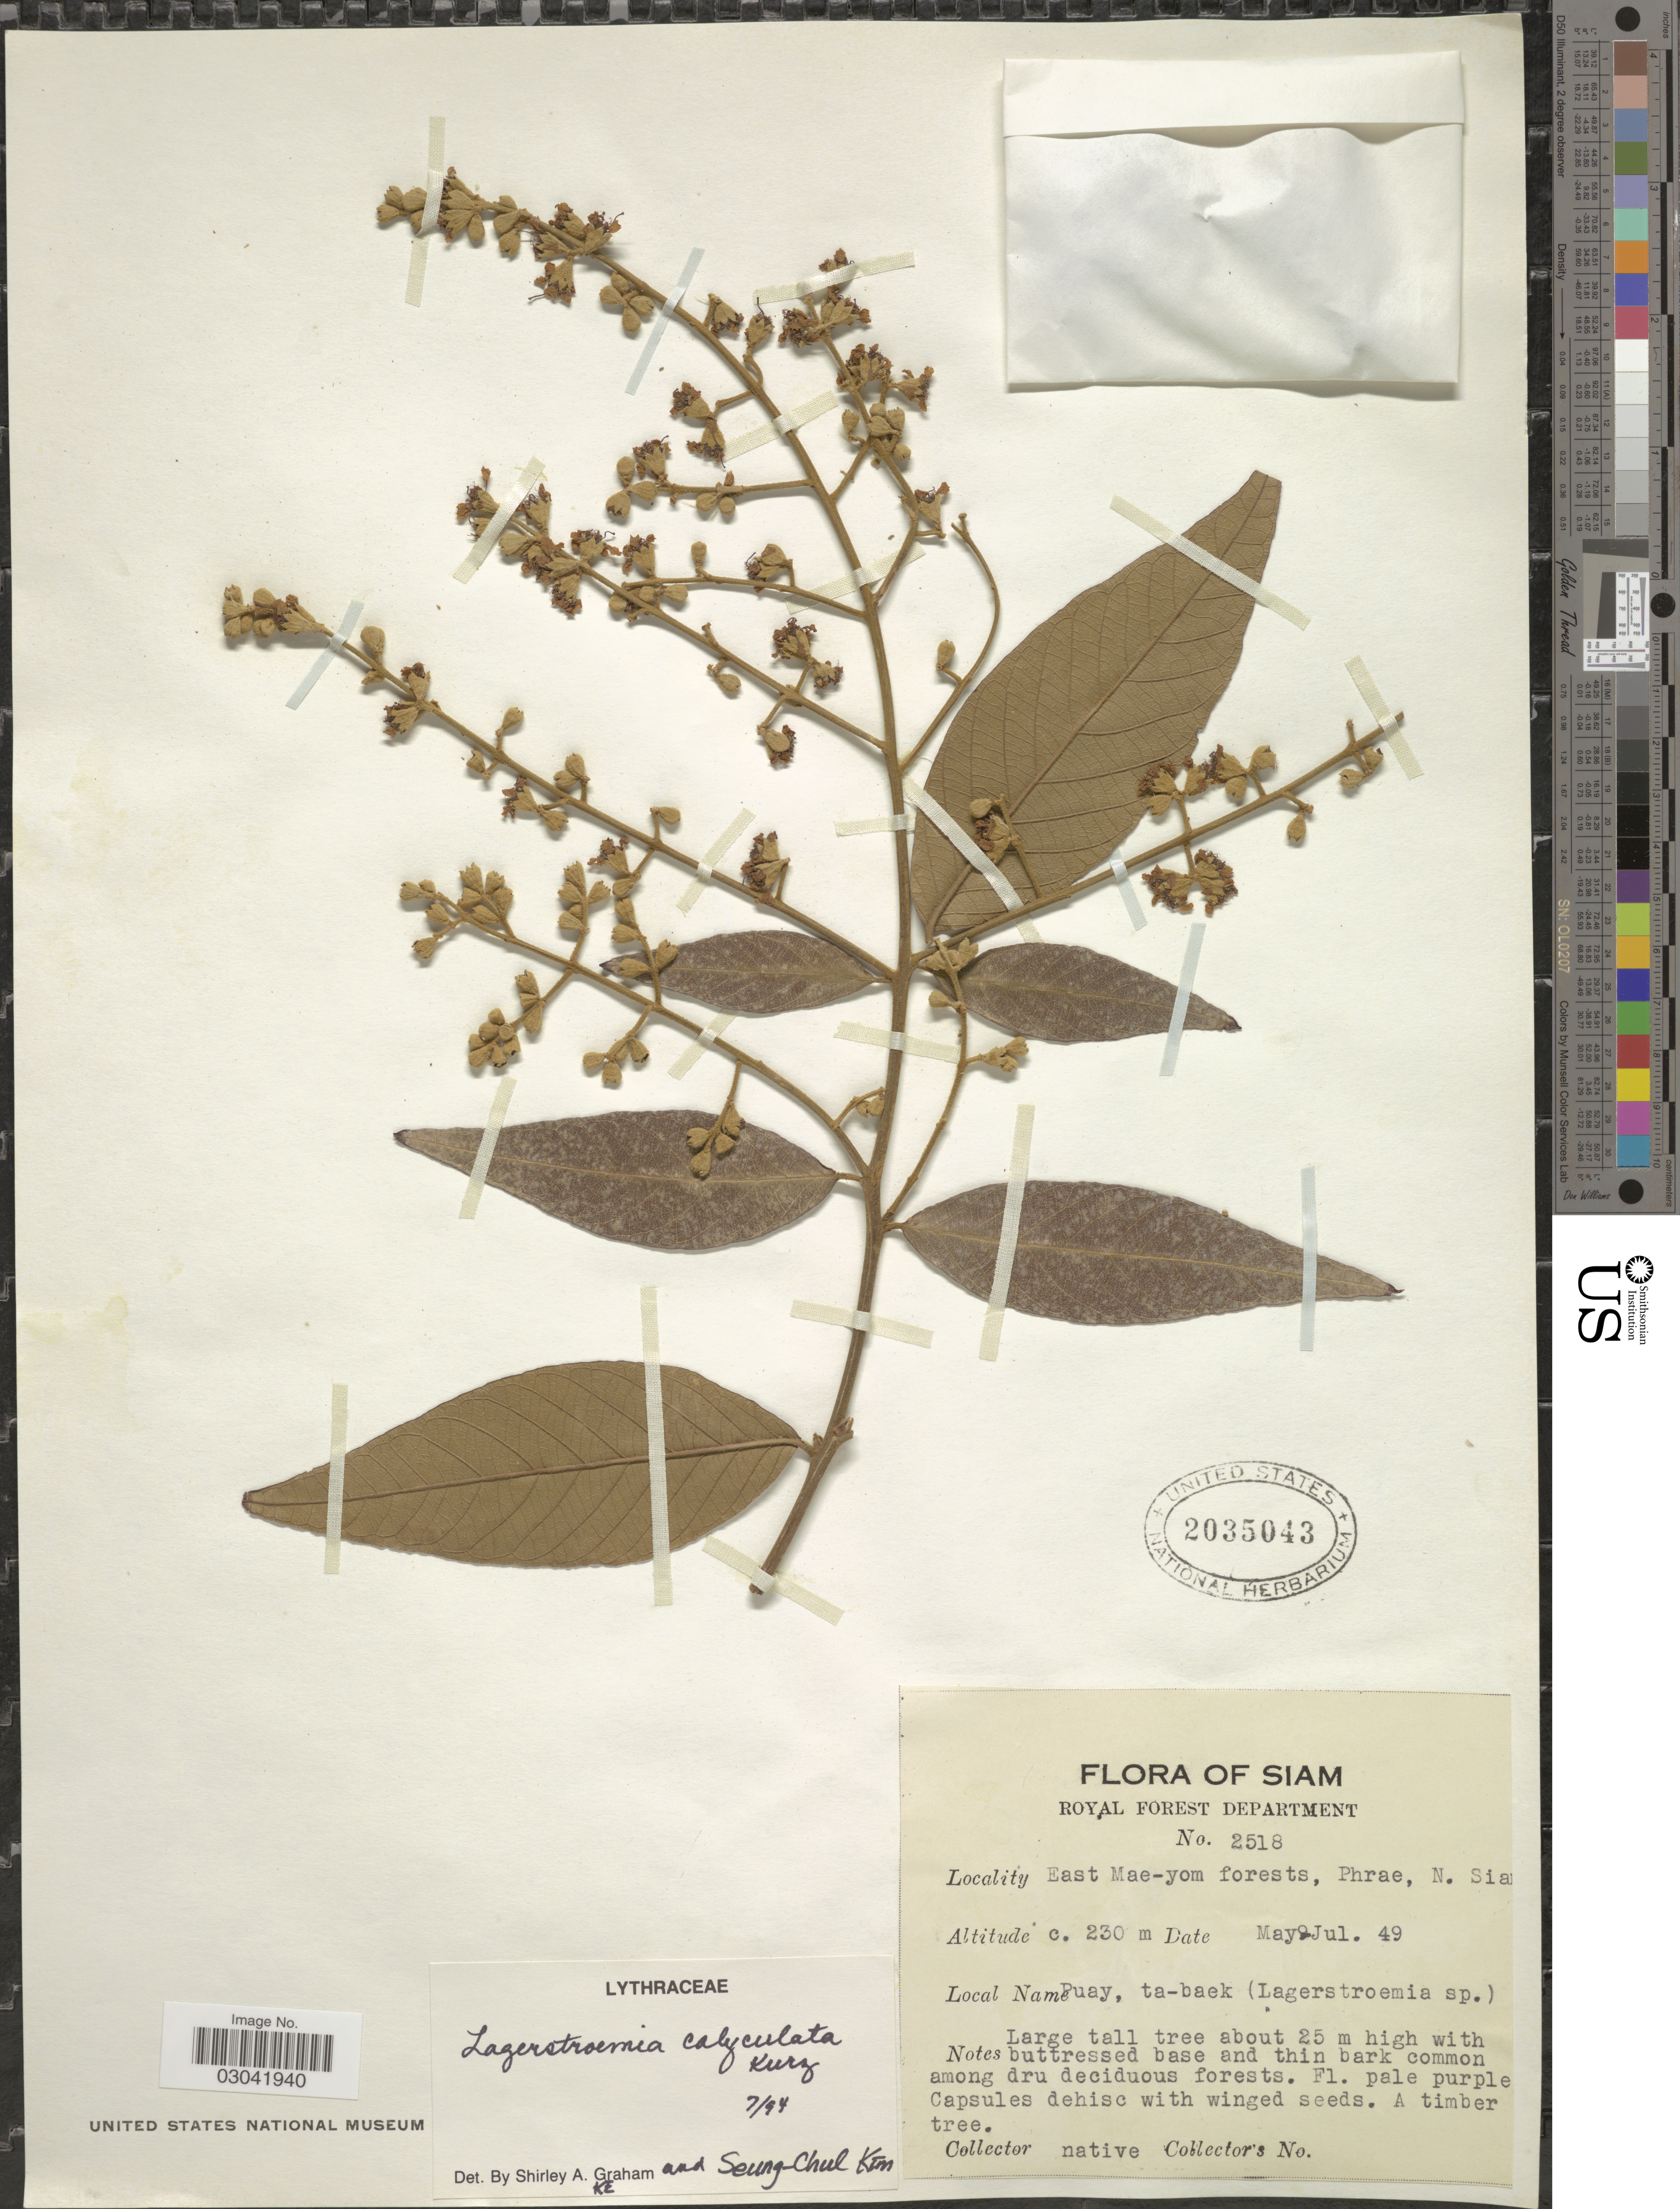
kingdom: Plantae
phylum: Tracheophyta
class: Magnoliopsida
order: Myrtales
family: Lythraceae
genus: Lagerstroemia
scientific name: Lagerstroemia calyculata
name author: Kurz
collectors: Native collectors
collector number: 2518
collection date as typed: Transcribed d/m/y: /5/49 to /7/49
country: Thailand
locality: Siam, east Mae-yom forests, Phrae, N. Siam.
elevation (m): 230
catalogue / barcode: US 2035043